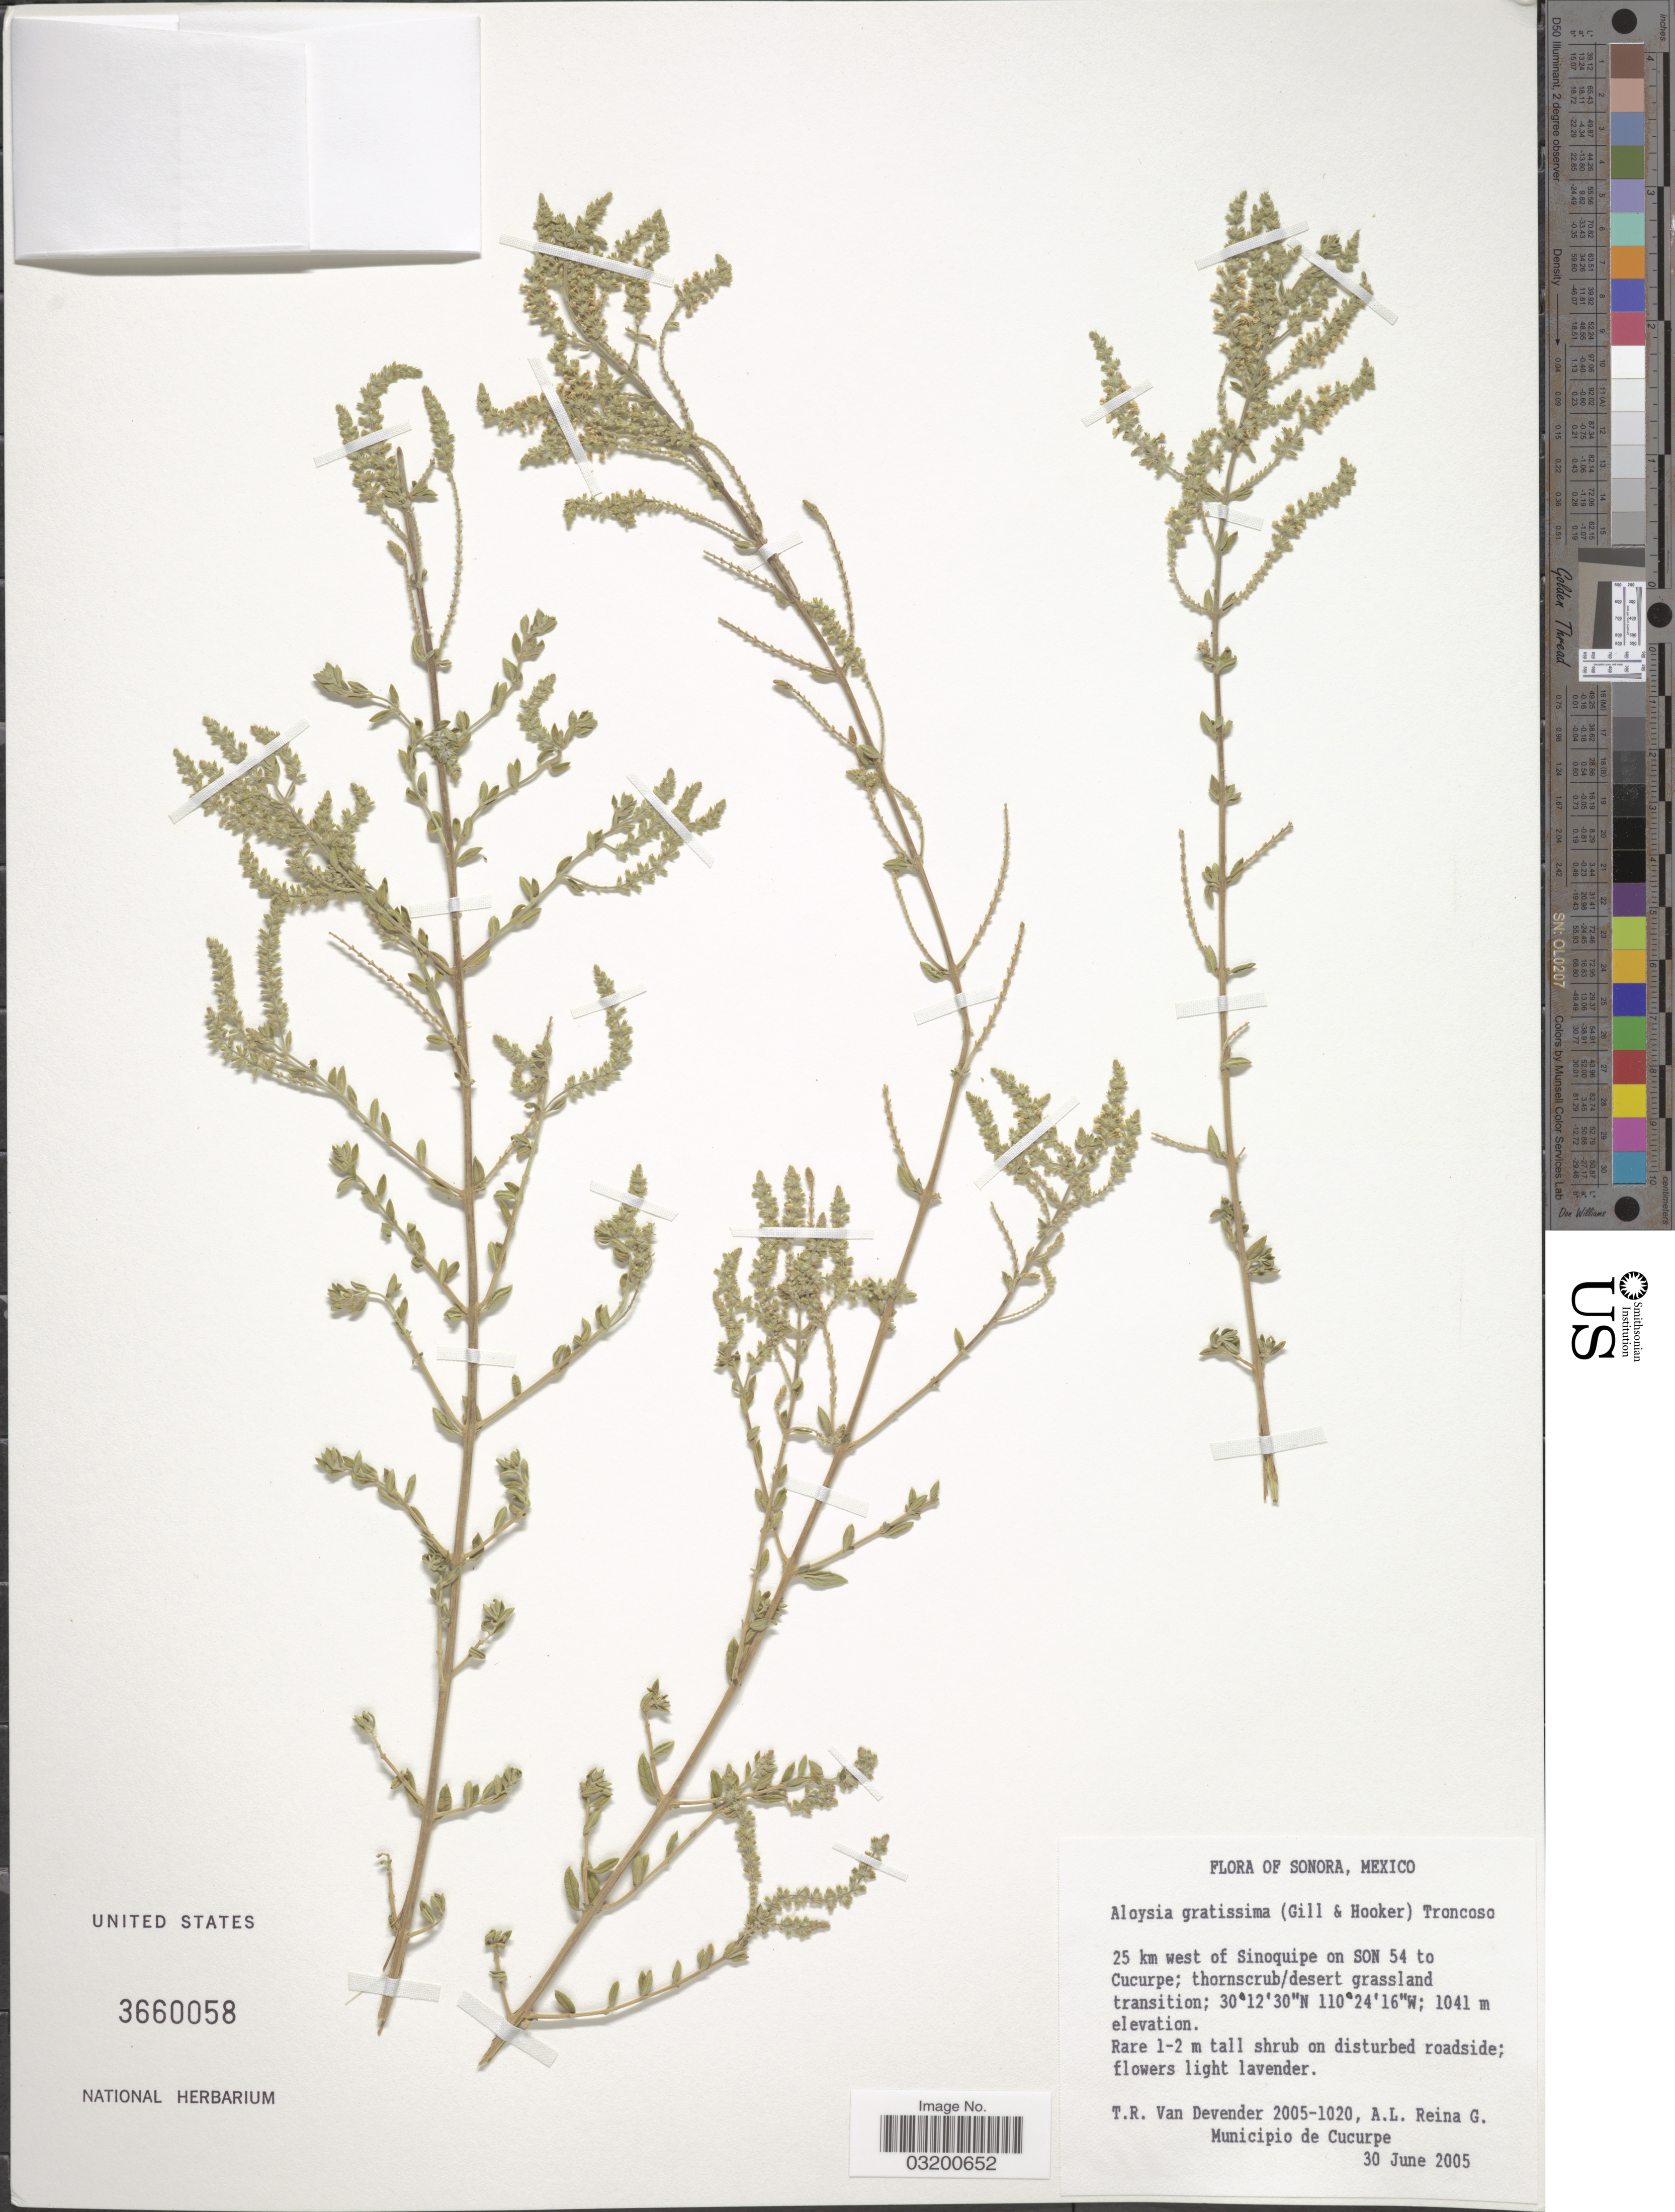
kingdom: Plantae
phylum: Tracheophyta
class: Magnoliopsida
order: Lamiales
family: Verbenaceae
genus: Aloysia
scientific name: Aloysia gratissima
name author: (Gillies & Hook.) Tronc.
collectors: T. R. Van Devender & A. L. Reina G.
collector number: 2005-1020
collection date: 2005-06-30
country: Mexico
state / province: Sonora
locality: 25 km west of Sinoquipe on SON 54 to Cucurpe; thornscrub/desert grassland transition.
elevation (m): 1041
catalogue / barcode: US 3660058